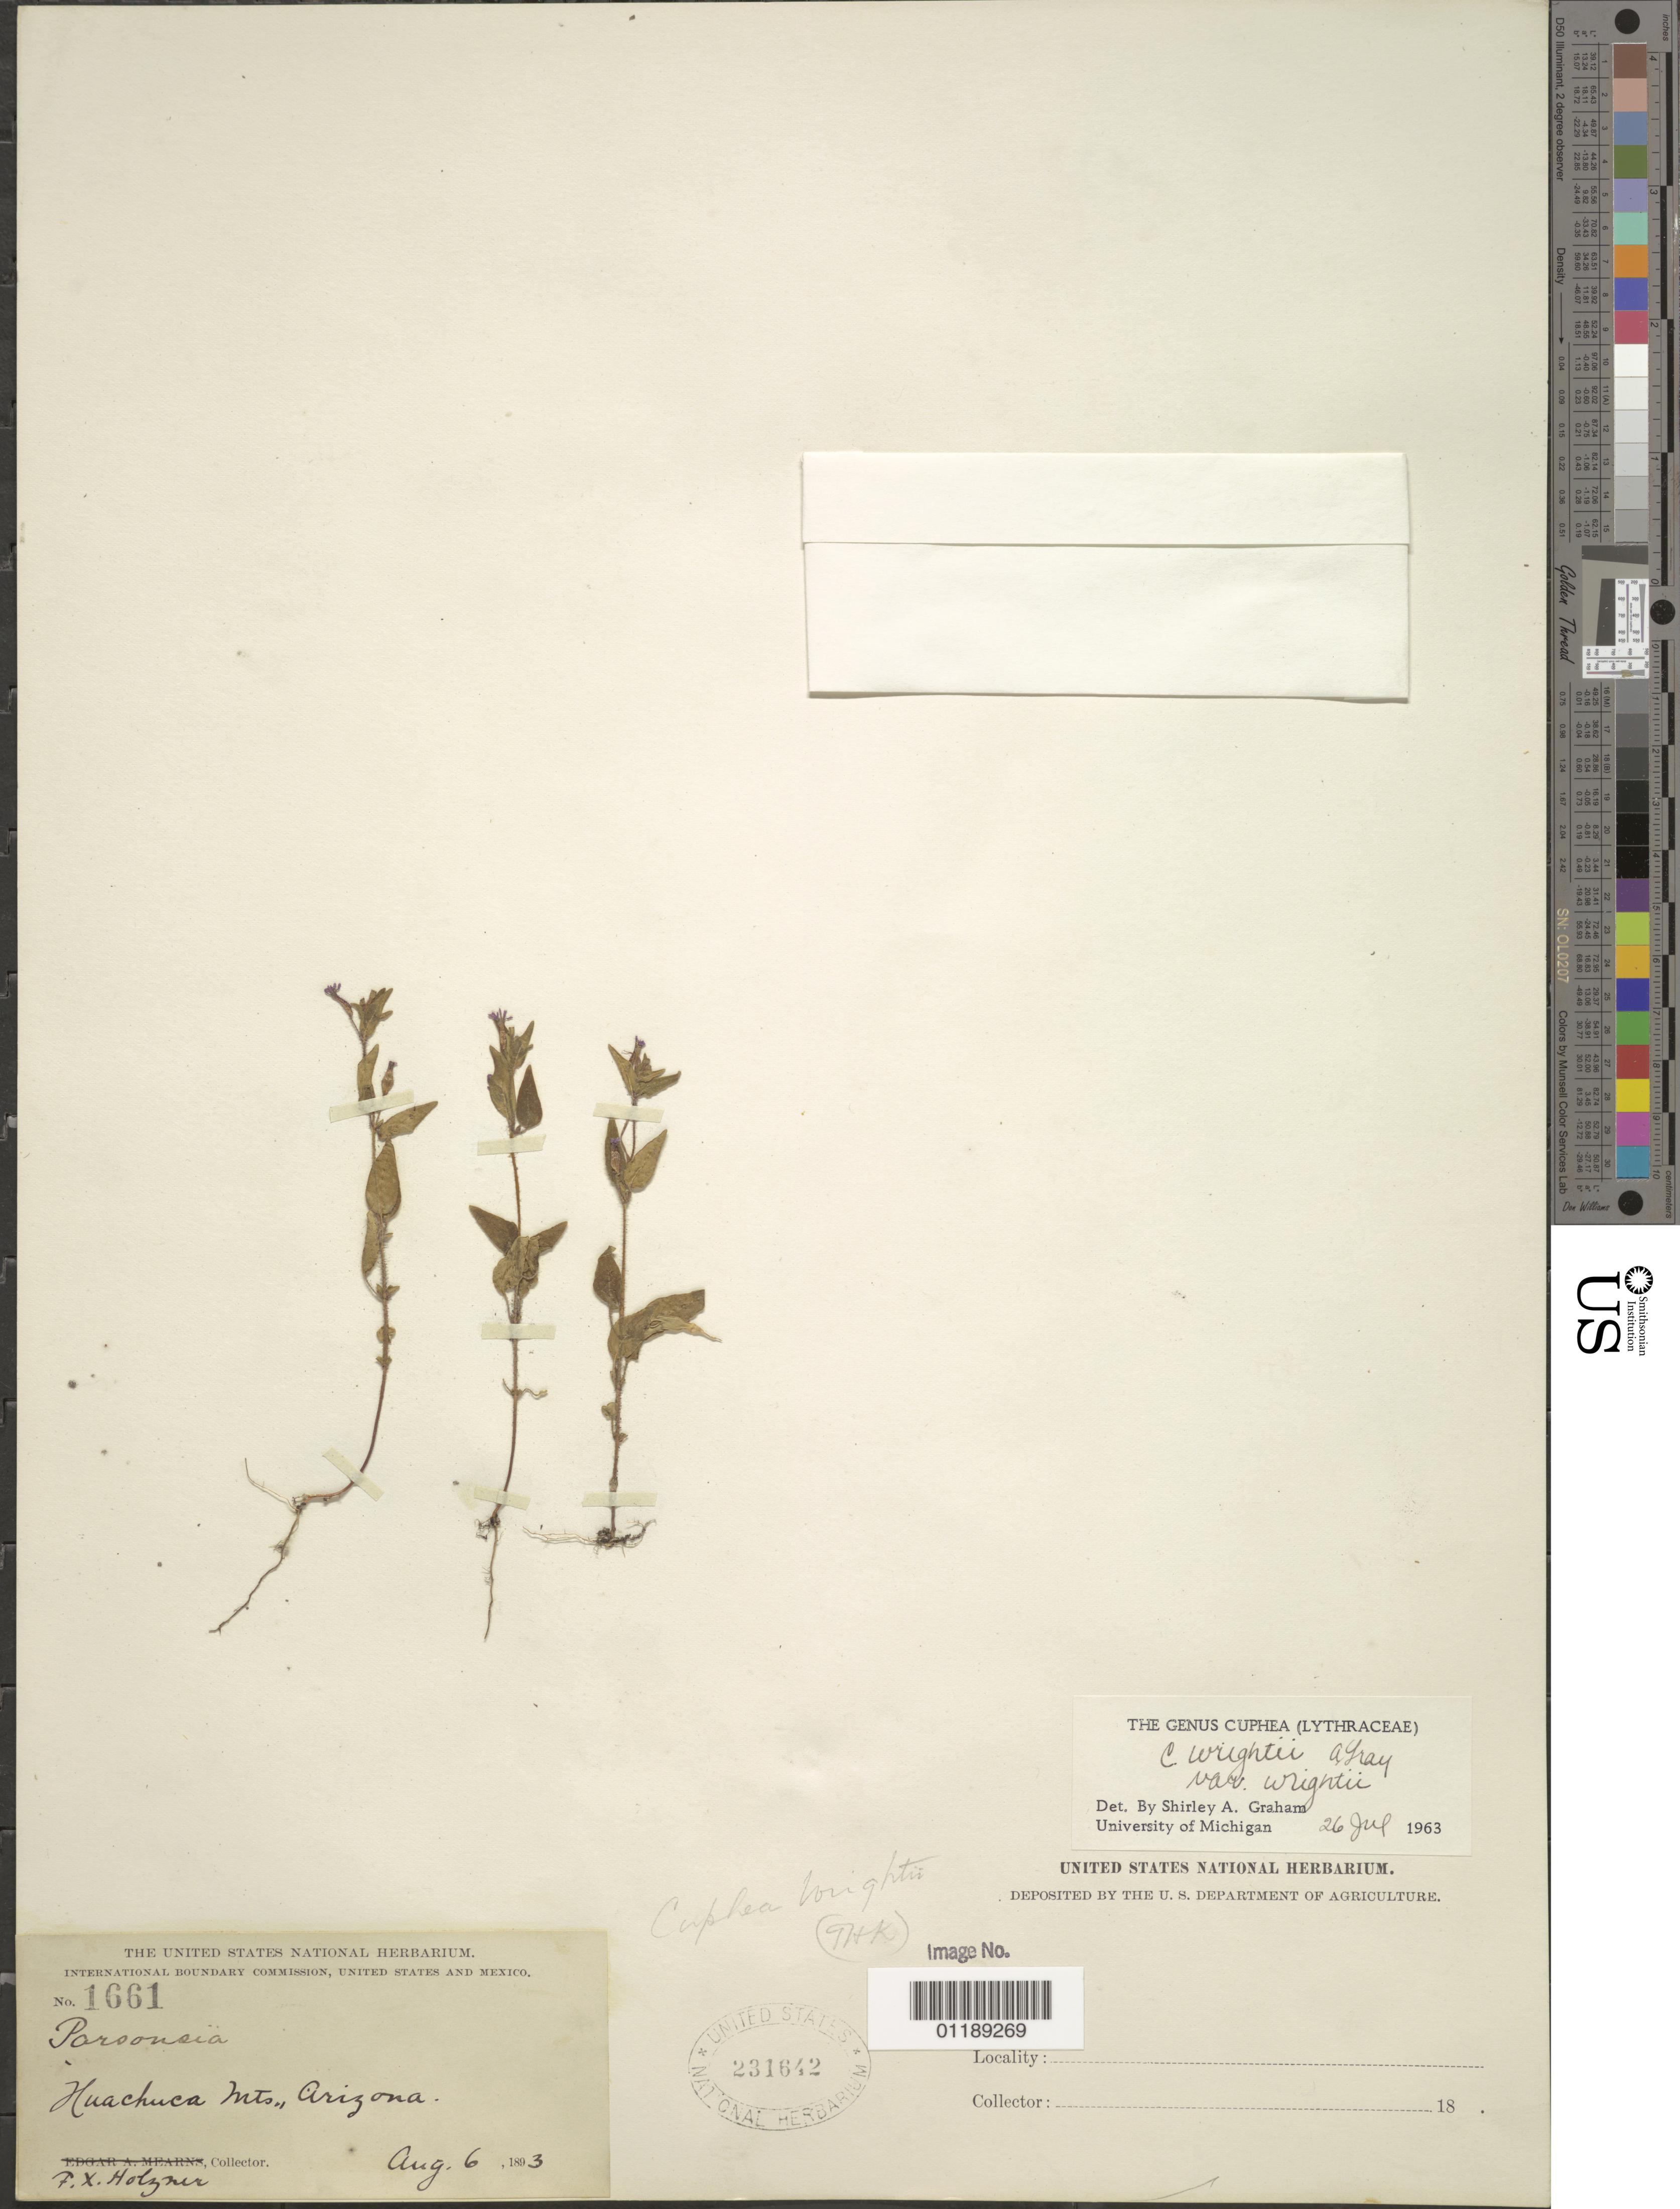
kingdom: Plantae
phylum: Tracheophyta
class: Magnoliopsida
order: Myrtales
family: Lythraceae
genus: Cuphea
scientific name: Cuphea wrightii var. wrightii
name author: A. Gray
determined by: Graham, Shirley Ann Tousch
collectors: F. X. Holzner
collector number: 1661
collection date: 1893-08-06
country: United States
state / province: Arizona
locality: Huachuca Mts.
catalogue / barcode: US 231642